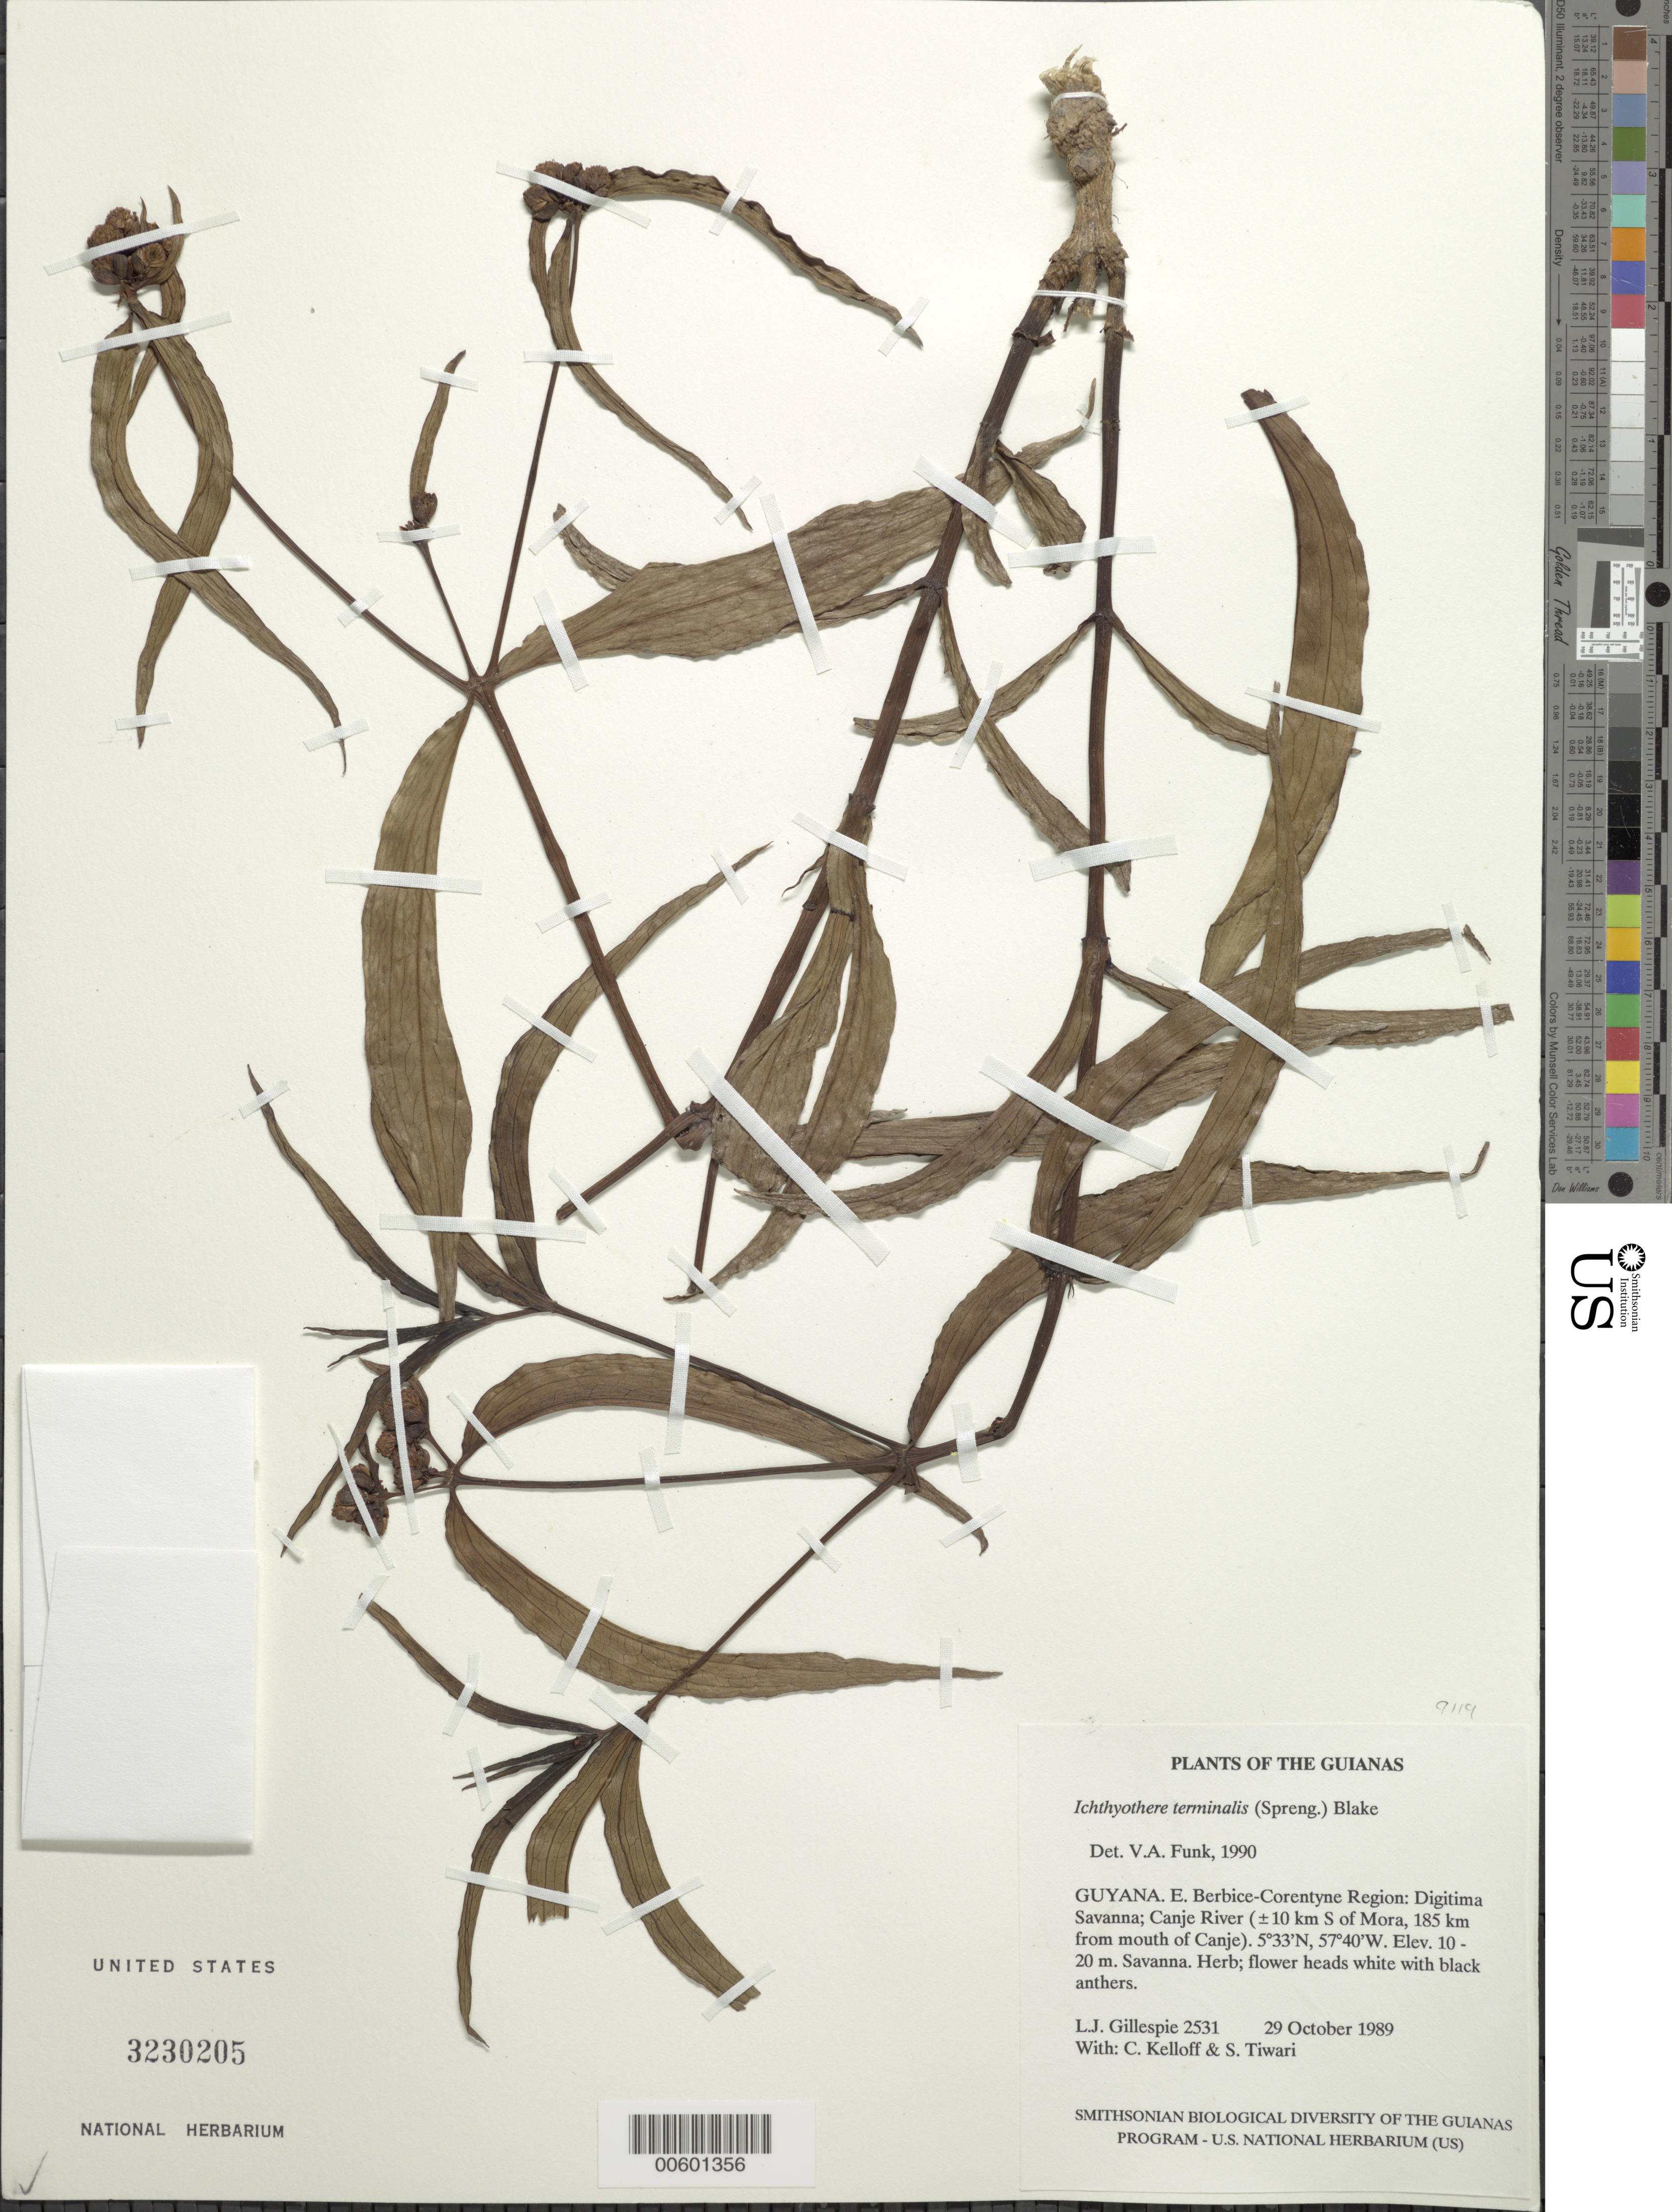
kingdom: Plantae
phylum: Tracheophyta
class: Magnoliopsida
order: Asterales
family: Asteraceae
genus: Ichthyothere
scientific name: Ichthyothere terminalis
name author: (Spreng.) S.F. Blake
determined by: Funk, Vicki A., (BOT), Smithsonian Institution - National Museum of Natural History (UNITED STATES)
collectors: L. J. Gillespie, C. L. Kelloff & S. Tiwari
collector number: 2531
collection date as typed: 30 October 1989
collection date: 1989-10-30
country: Guyana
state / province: E. Berbice-Corentyne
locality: Digitima Savanna, Canje River, ±185 km from mouth of Canje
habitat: Savanna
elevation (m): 10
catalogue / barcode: US 3230205